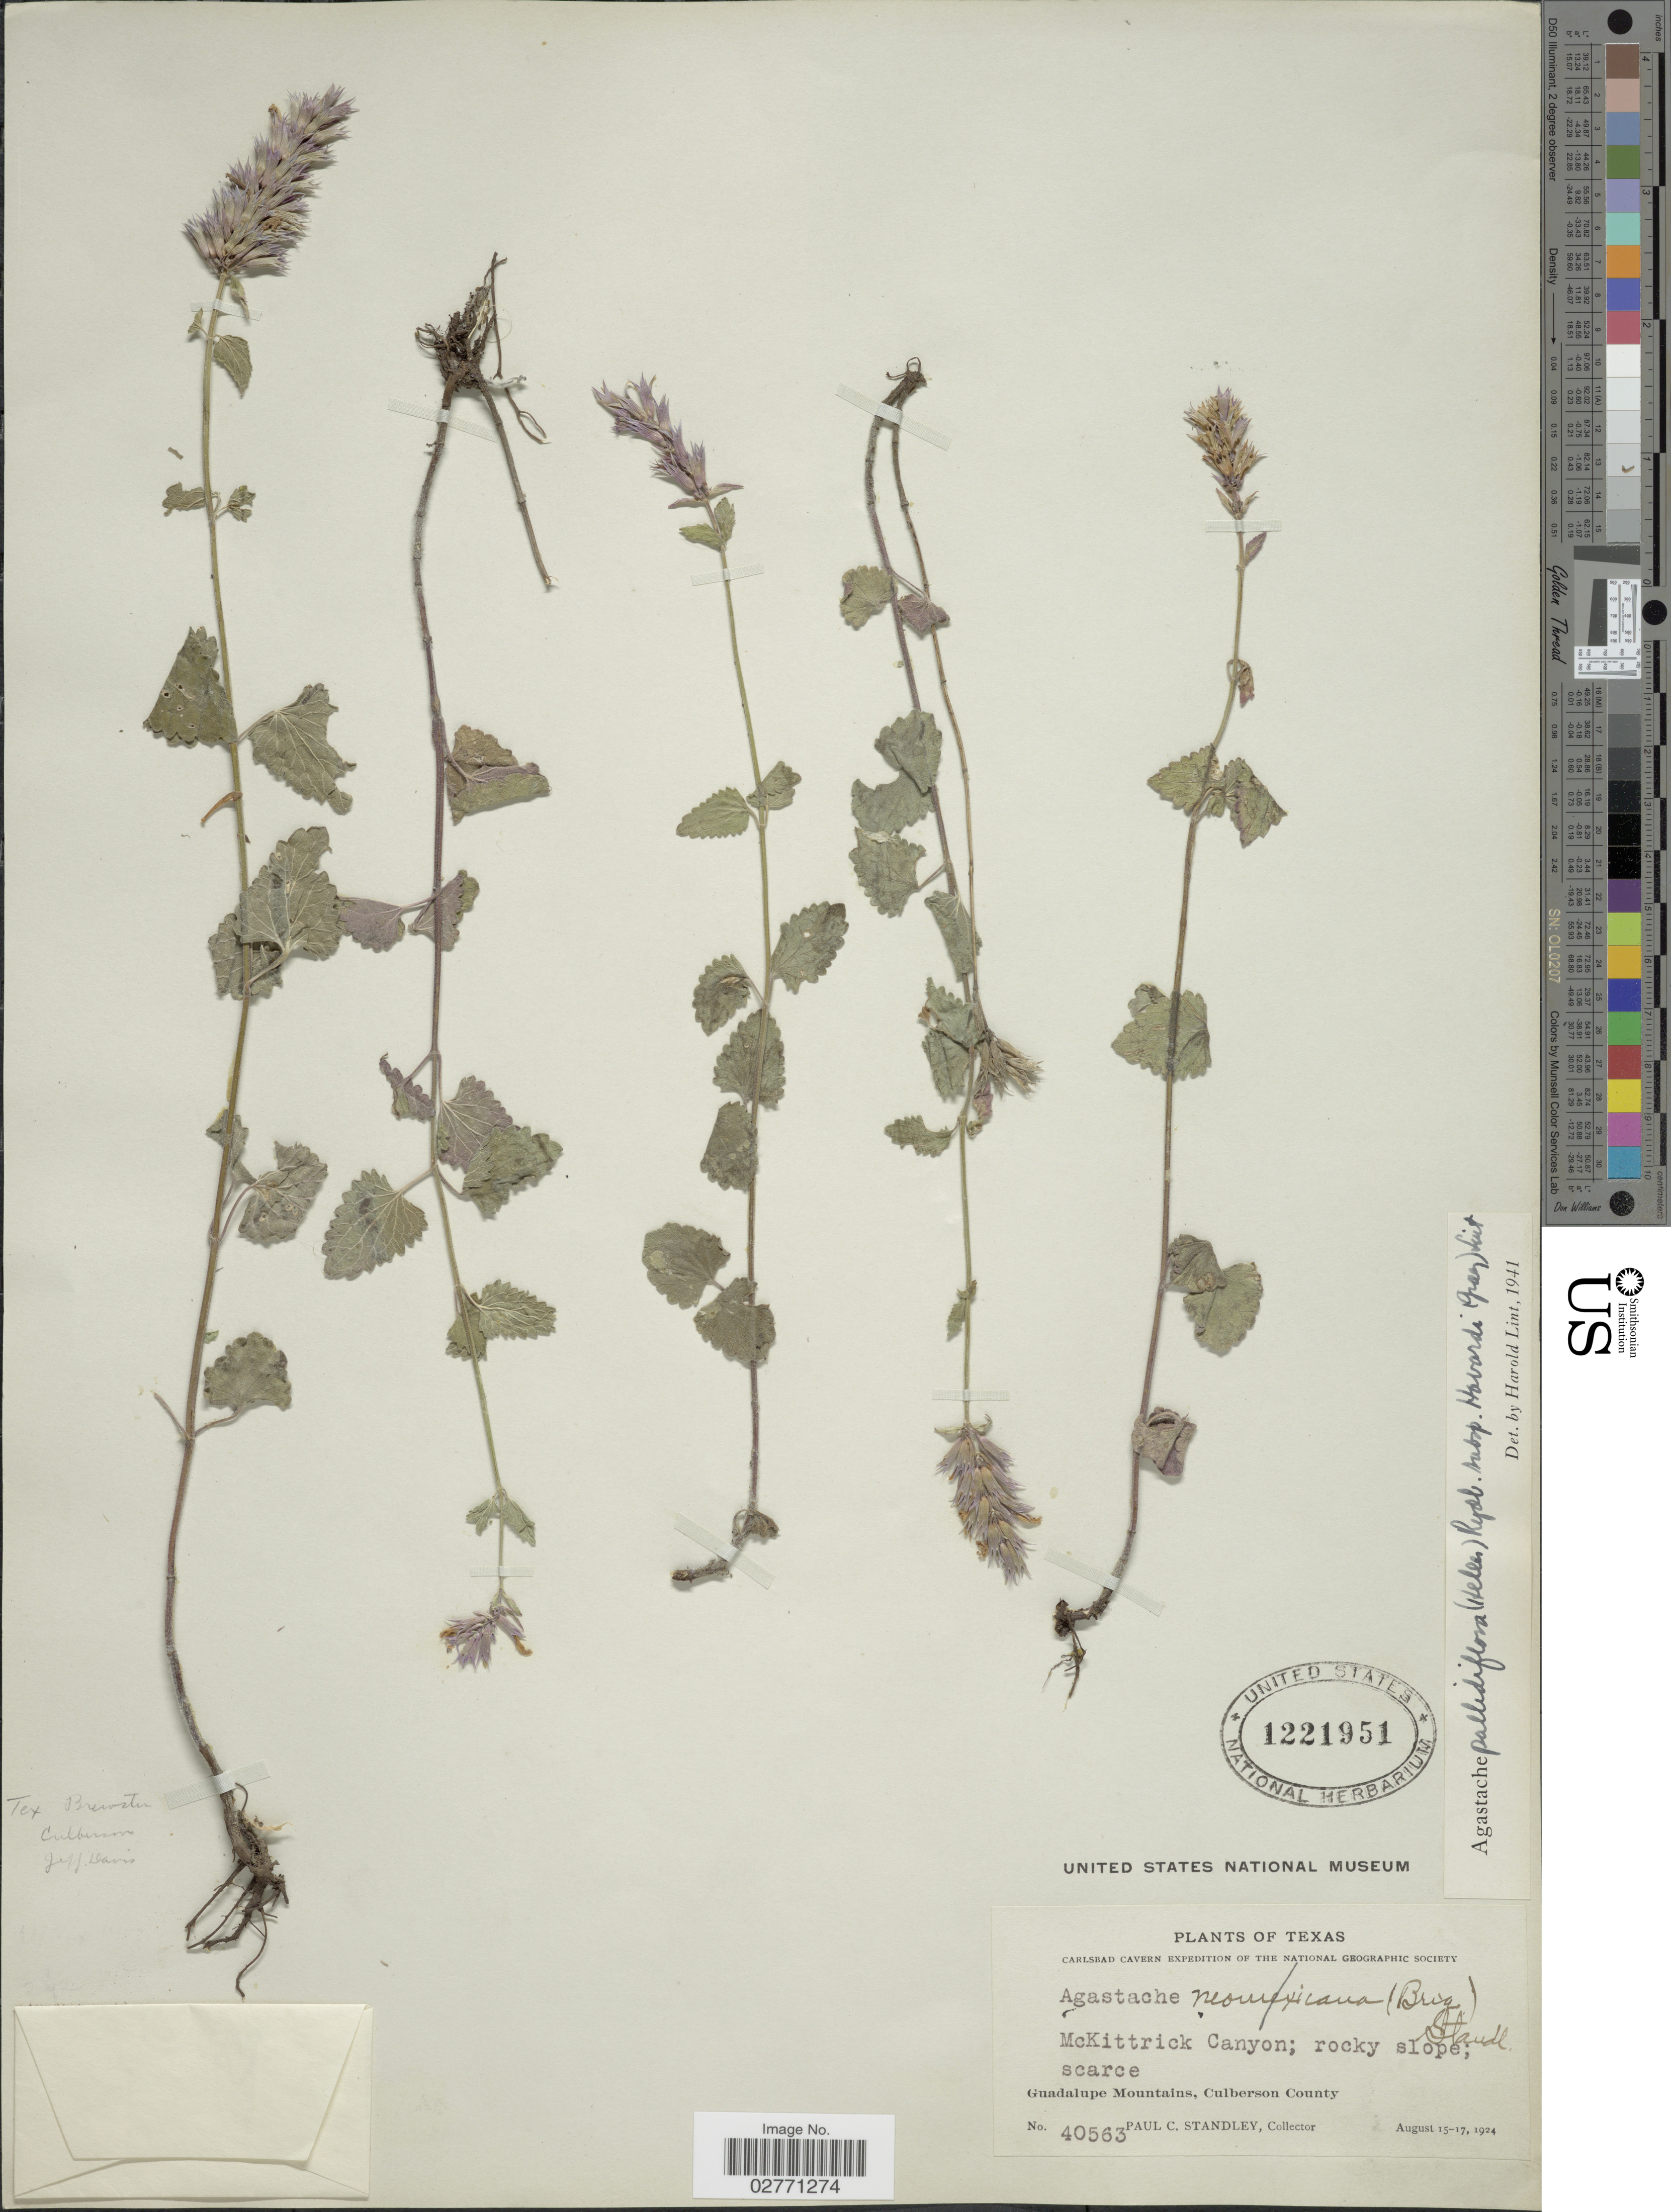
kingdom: Plantae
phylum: Tracheophyta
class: Magnoliopsida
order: Lamiales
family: Lamiaceae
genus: Agastache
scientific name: Agastache pallidiflora subsp. havardii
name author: (A. Gray) Lint & Epling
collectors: P. C. Standley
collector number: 40563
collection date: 1924-08-15/1924-08-17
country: United States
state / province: Texas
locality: McKittrick Canyon; rocky slope; scarce. Guadalupe Mountains, Culberson County.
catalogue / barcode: US 1221951